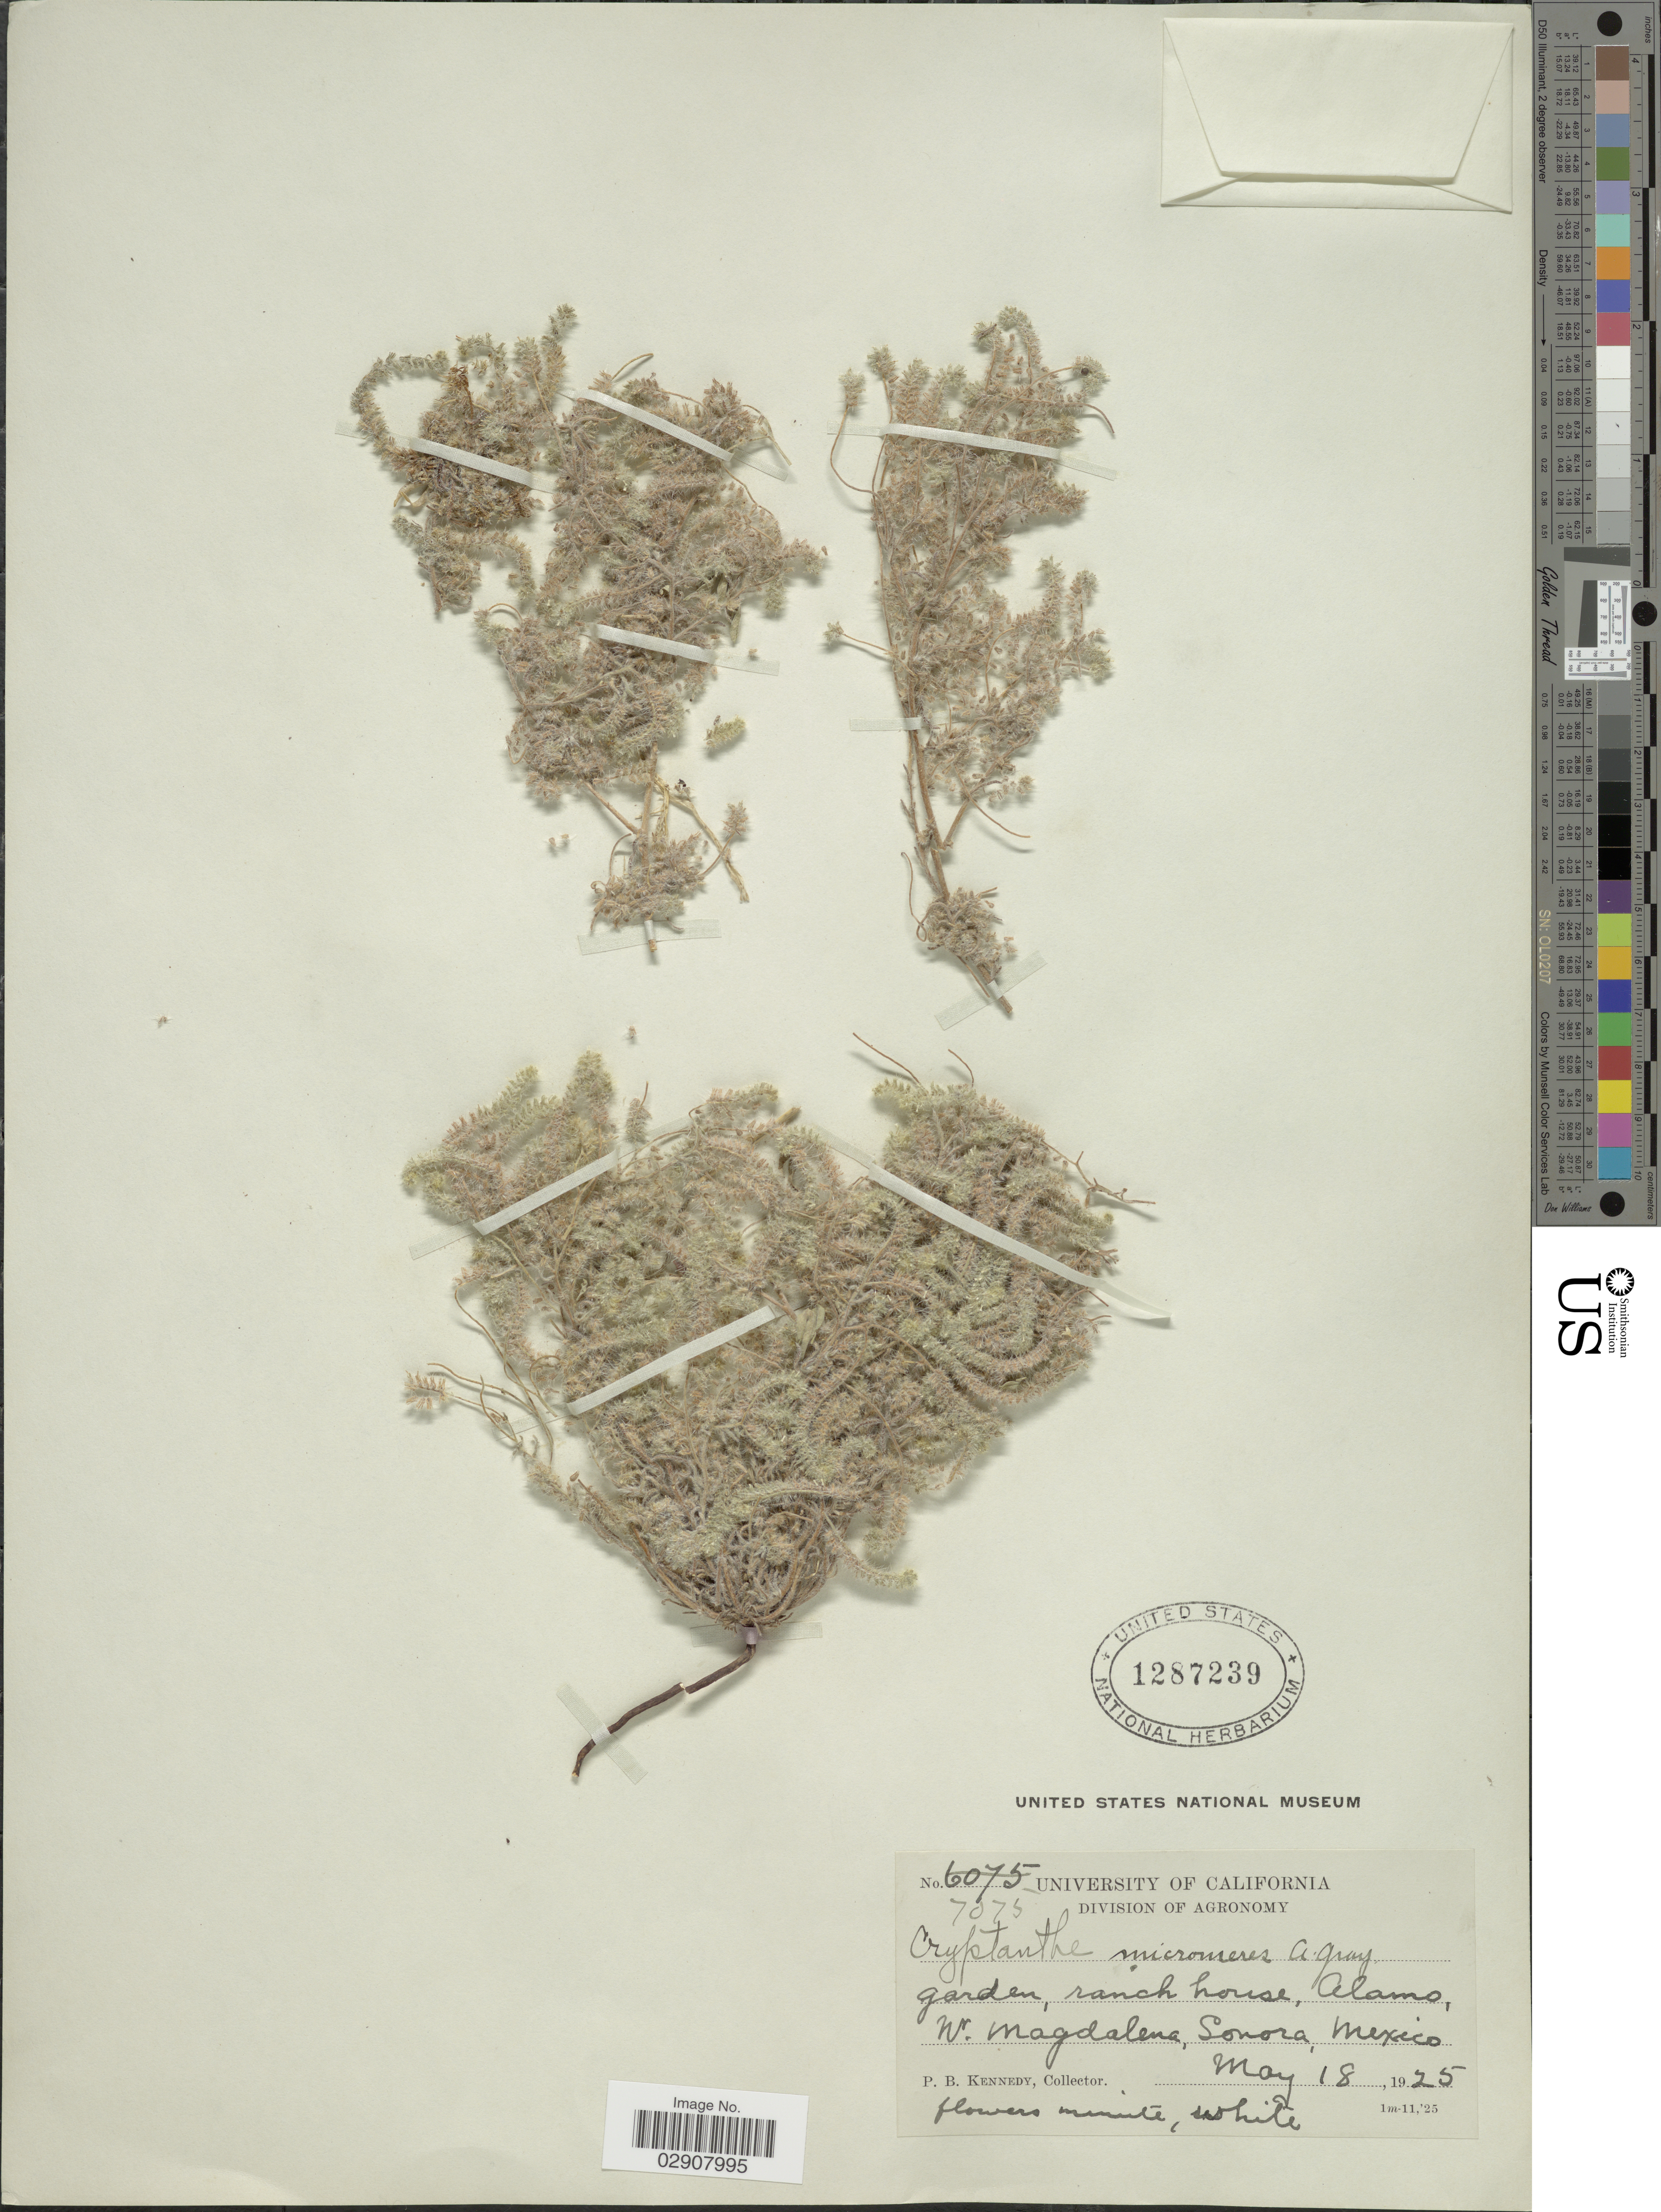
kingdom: Plantae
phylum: Tracheophyta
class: Magnoliopsida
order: Boraginales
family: Boraginaceae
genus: Cryptantha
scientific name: Cryptantha micromeres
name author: (A. Gray) S.W. Greene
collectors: P. B. Kennedy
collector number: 7075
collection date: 1925-05-18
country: Mexico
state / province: Sonora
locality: Garden, ranch house, Alamo, W. Magdalena.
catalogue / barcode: US 1287239